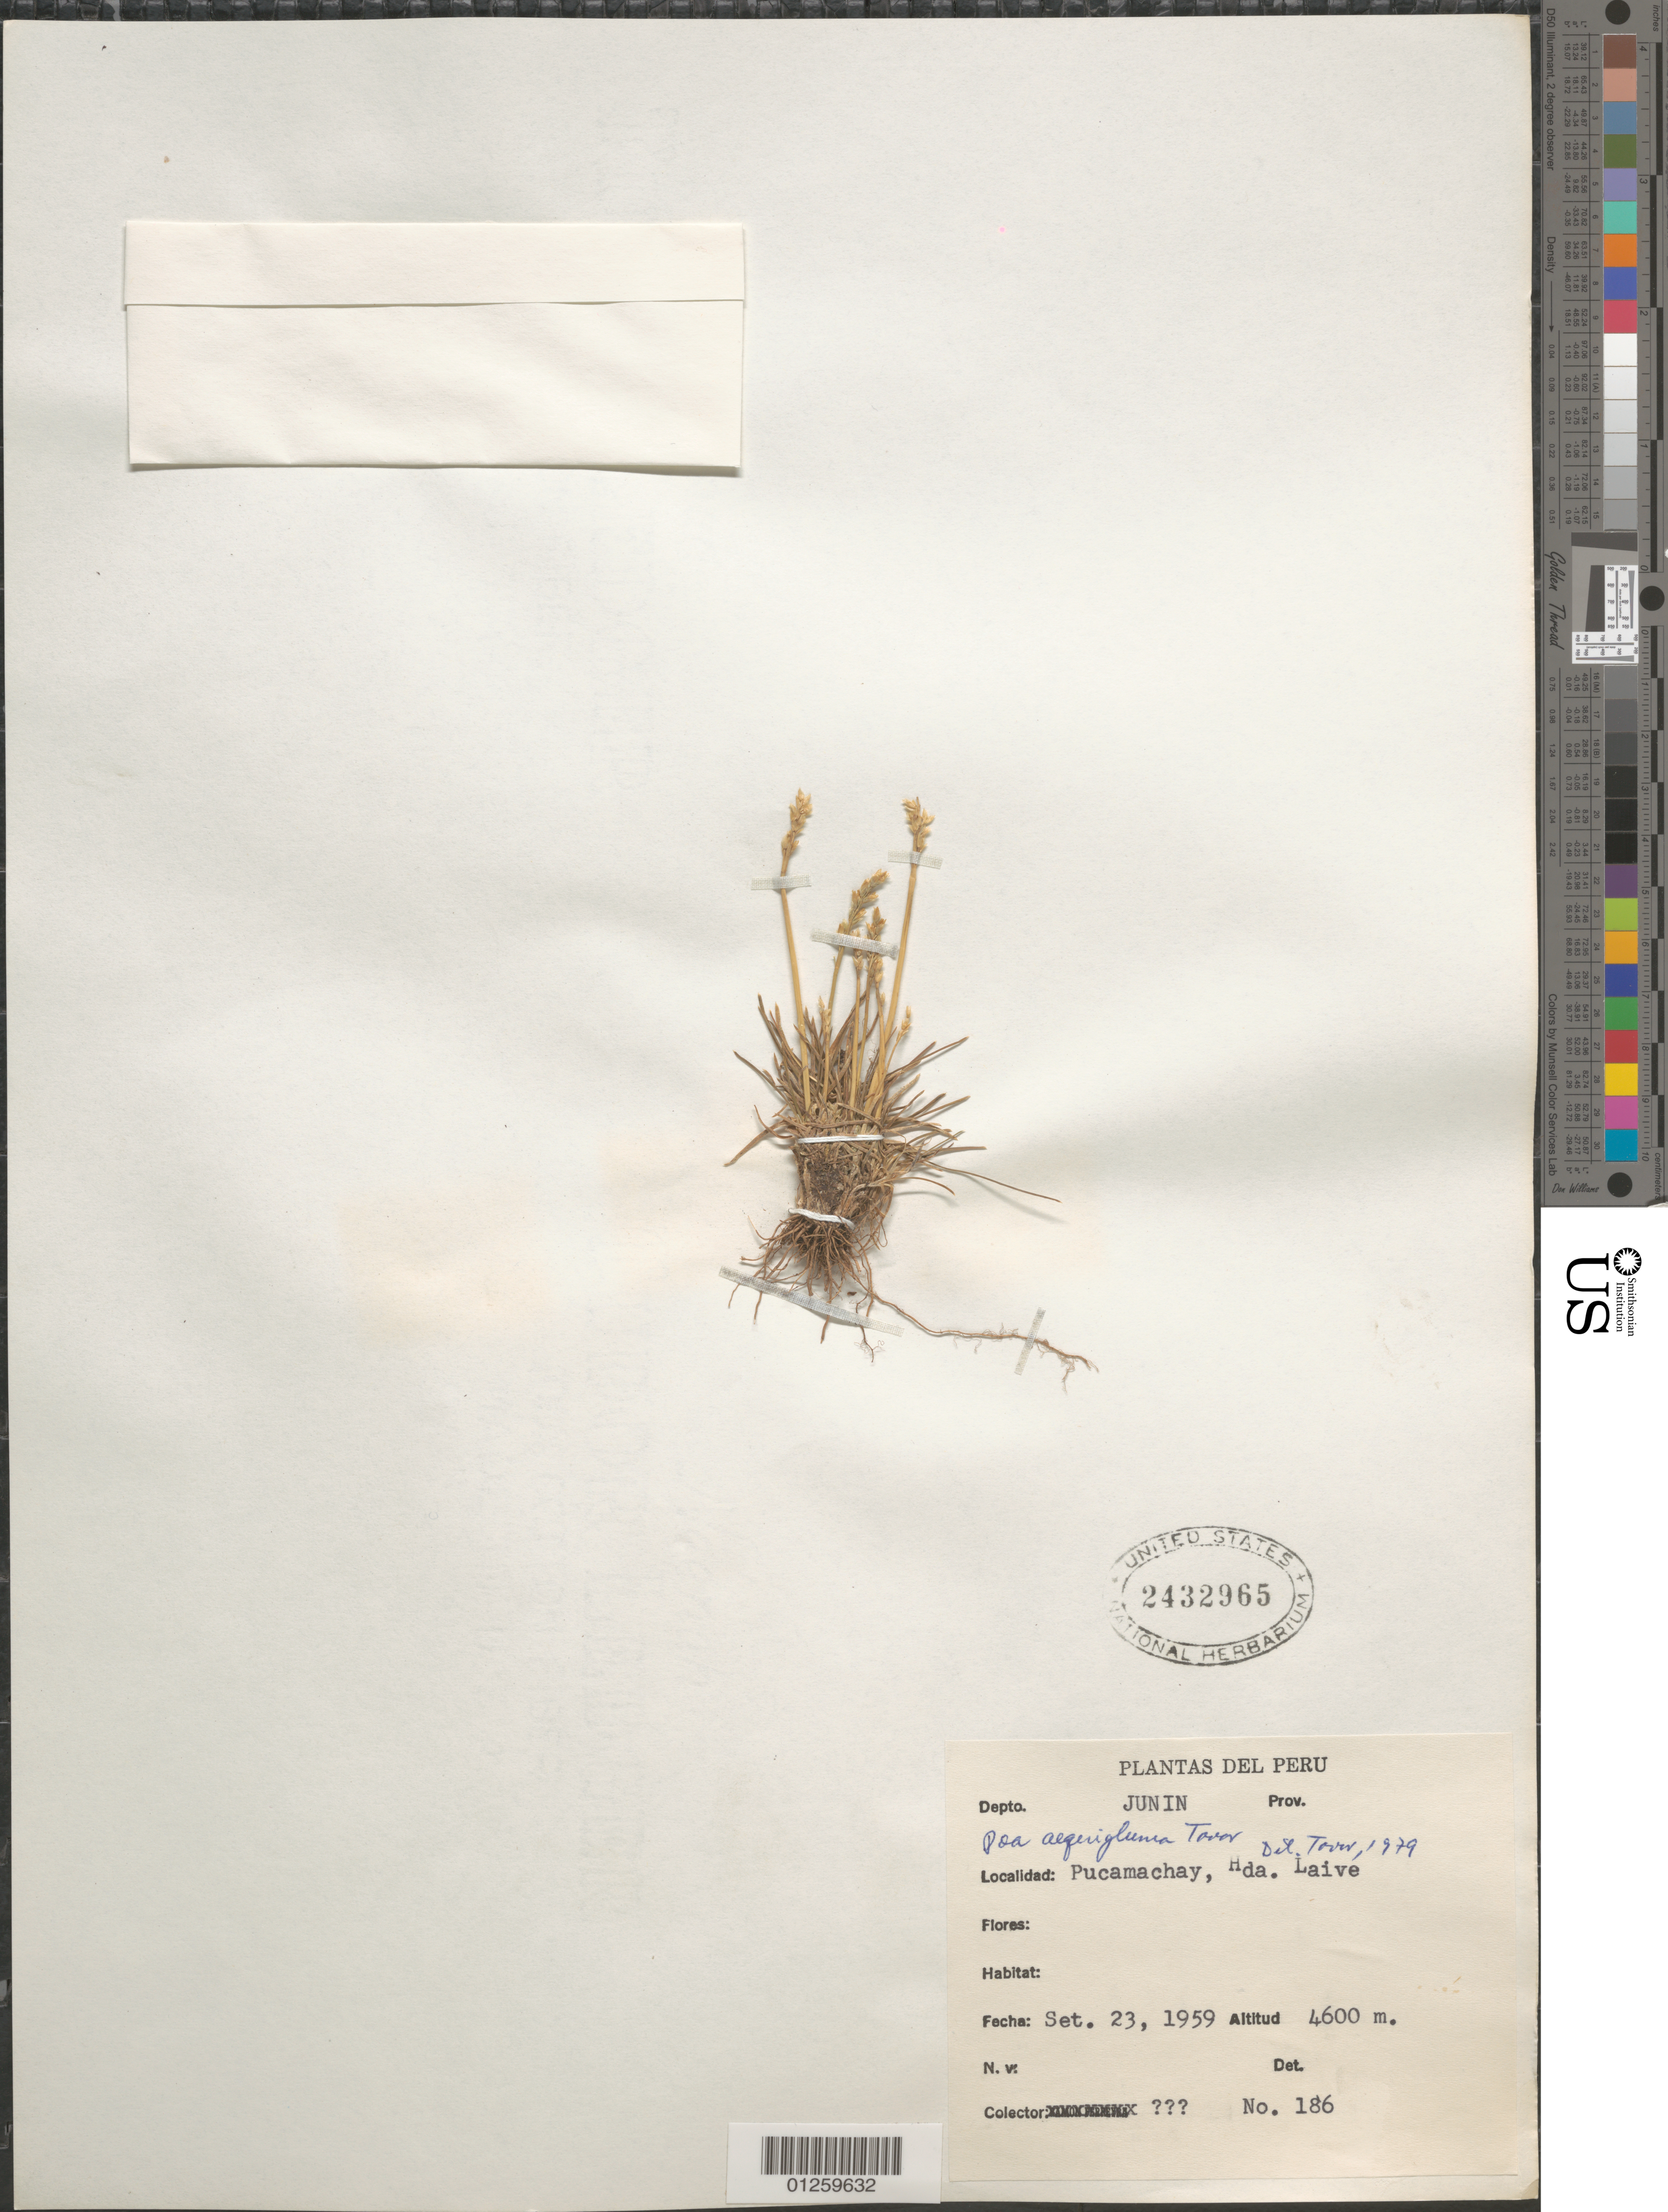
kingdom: Plantae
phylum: Tracheophyta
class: Liliopsida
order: Poales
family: Poaceae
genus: Poa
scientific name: Poa aequigluma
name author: Tovar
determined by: Soreng, Robert J., Research Associate (BOT), Smithsonian Institution - National Museum of Natural History (UNITED STATES)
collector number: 186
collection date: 1959-09-23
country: Peru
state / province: Junín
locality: Pucamachay, Hda. Laive.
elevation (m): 4600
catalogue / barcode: US 2432965